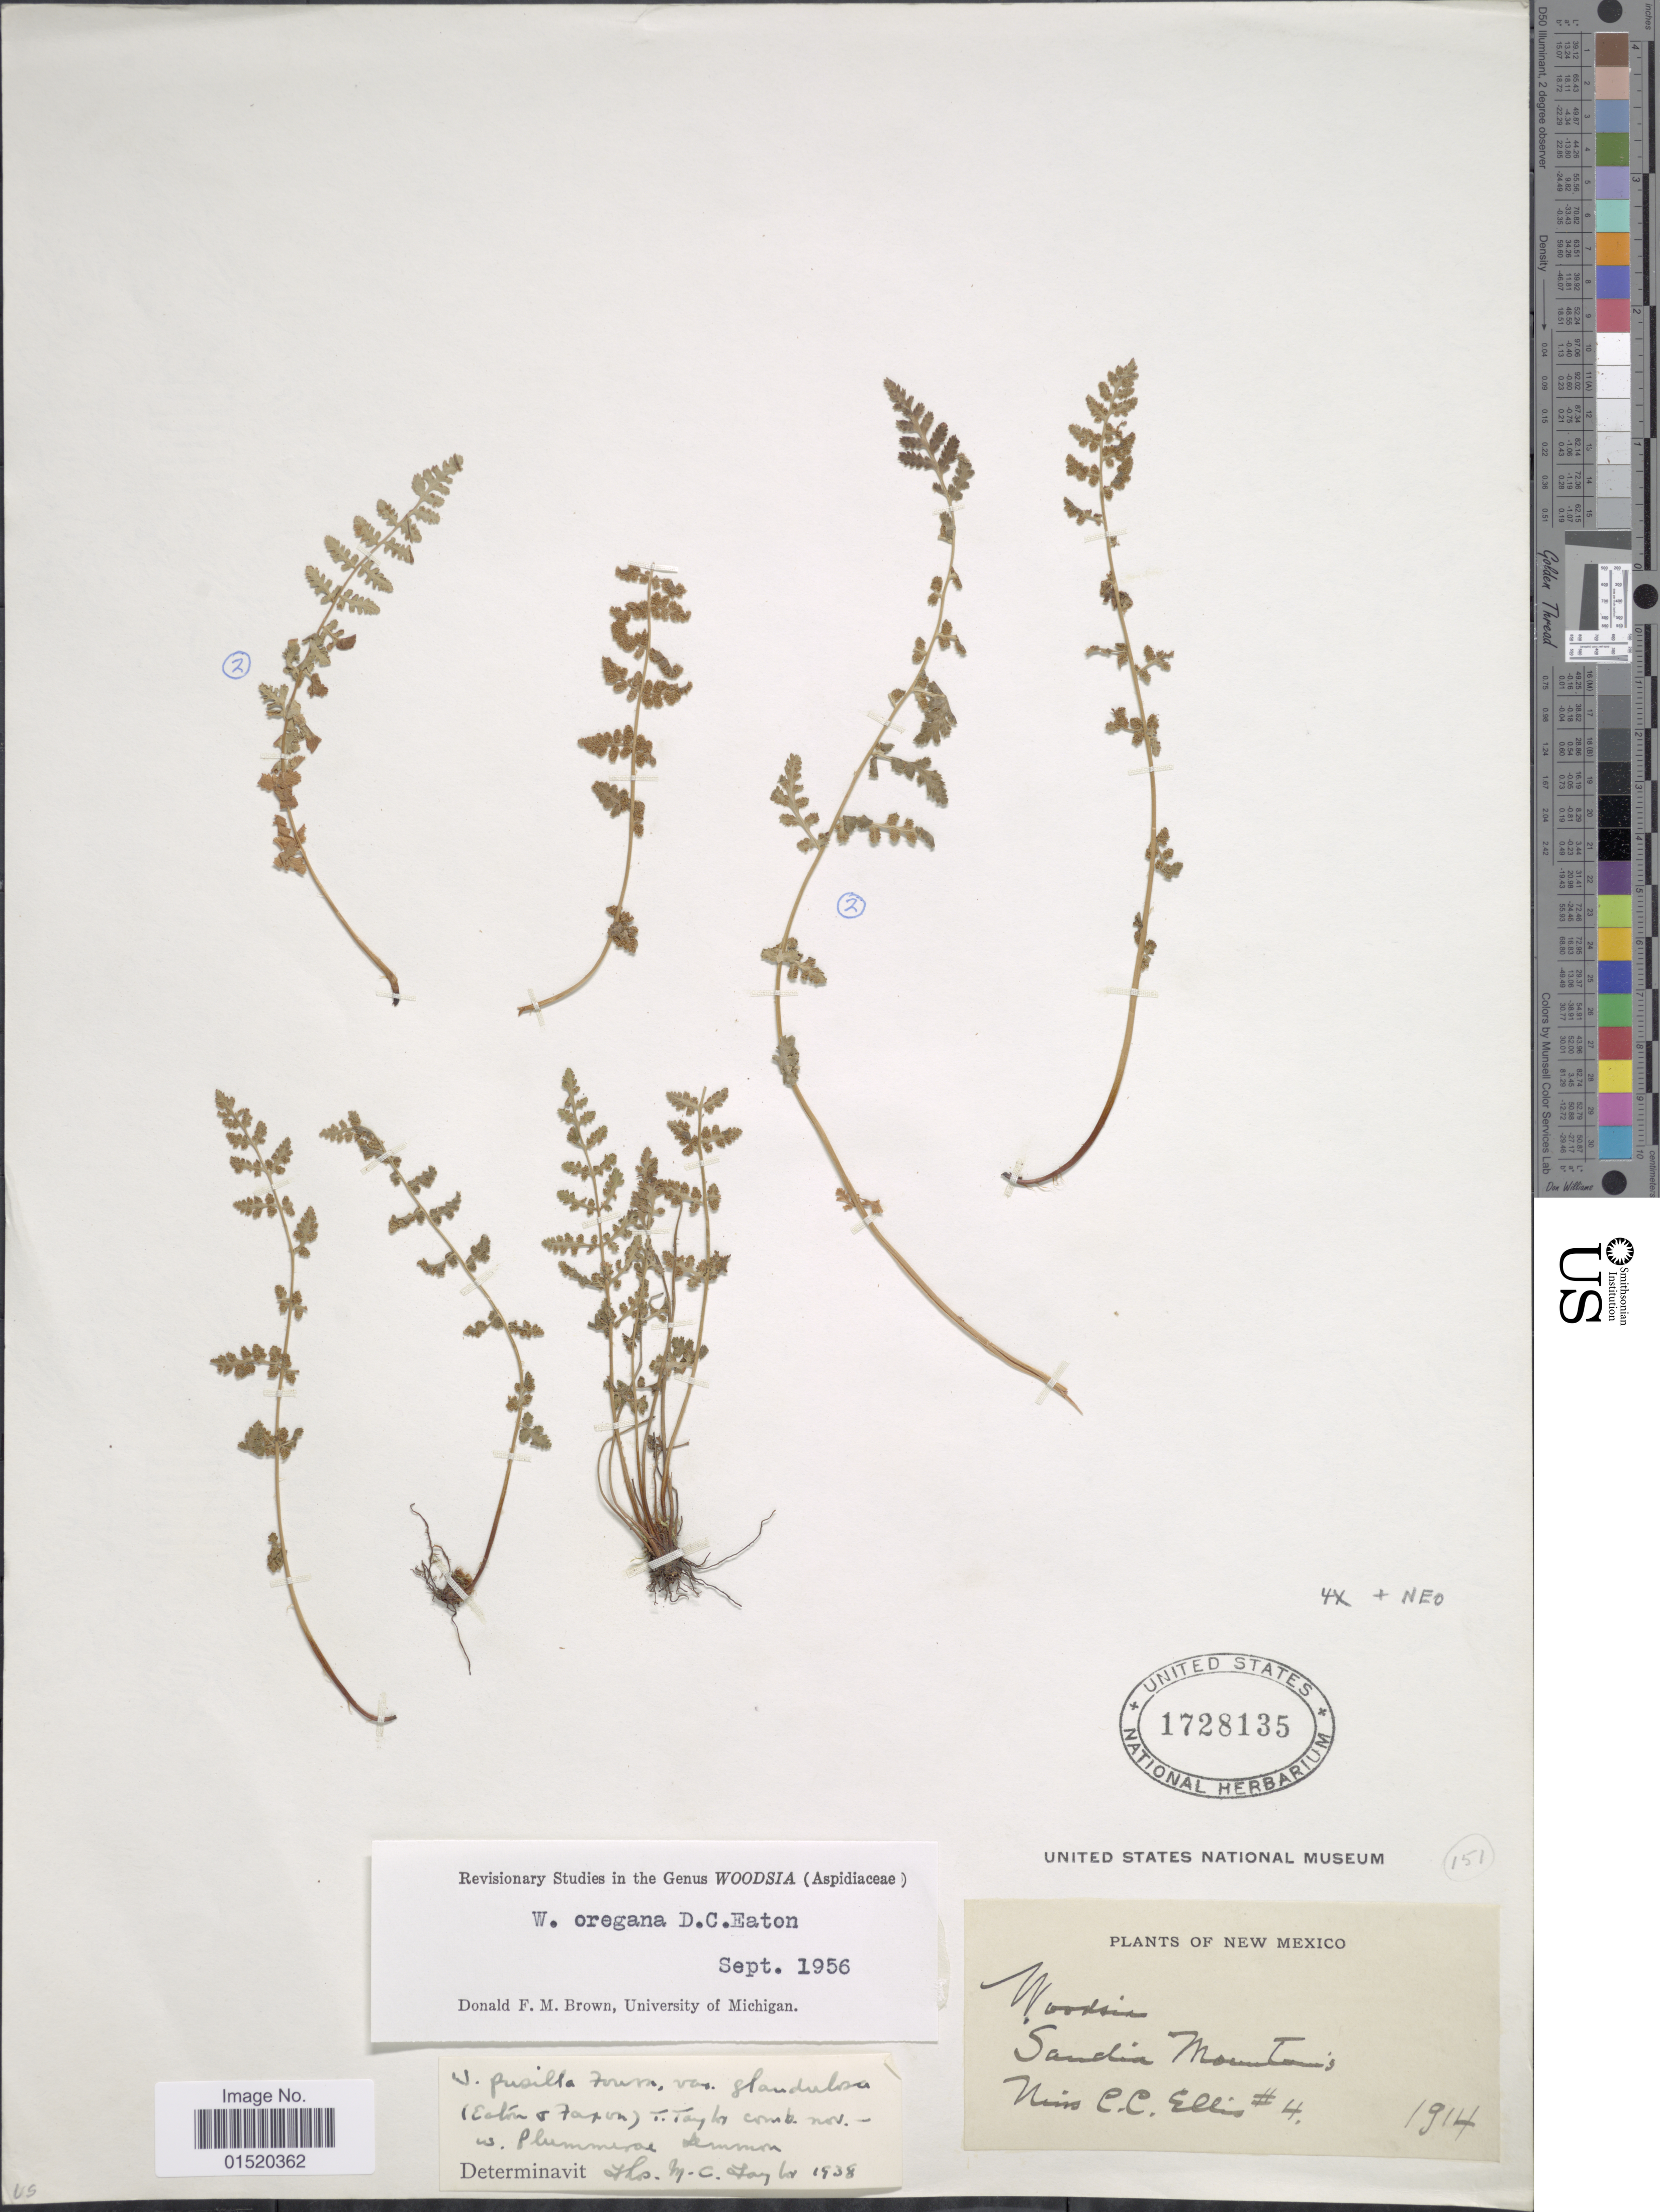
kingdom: Plantae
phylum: Tracheophyta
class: Polypodiopsida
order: Polypodiales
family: Woodsiaceae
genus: Woodsia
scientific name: Woodsia oregana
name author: D.C. Eaton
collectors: C. C. Ellis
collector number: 4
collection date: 1914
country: United States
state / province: New Mexico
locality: Sandia Mountain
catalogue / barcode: US 1728135